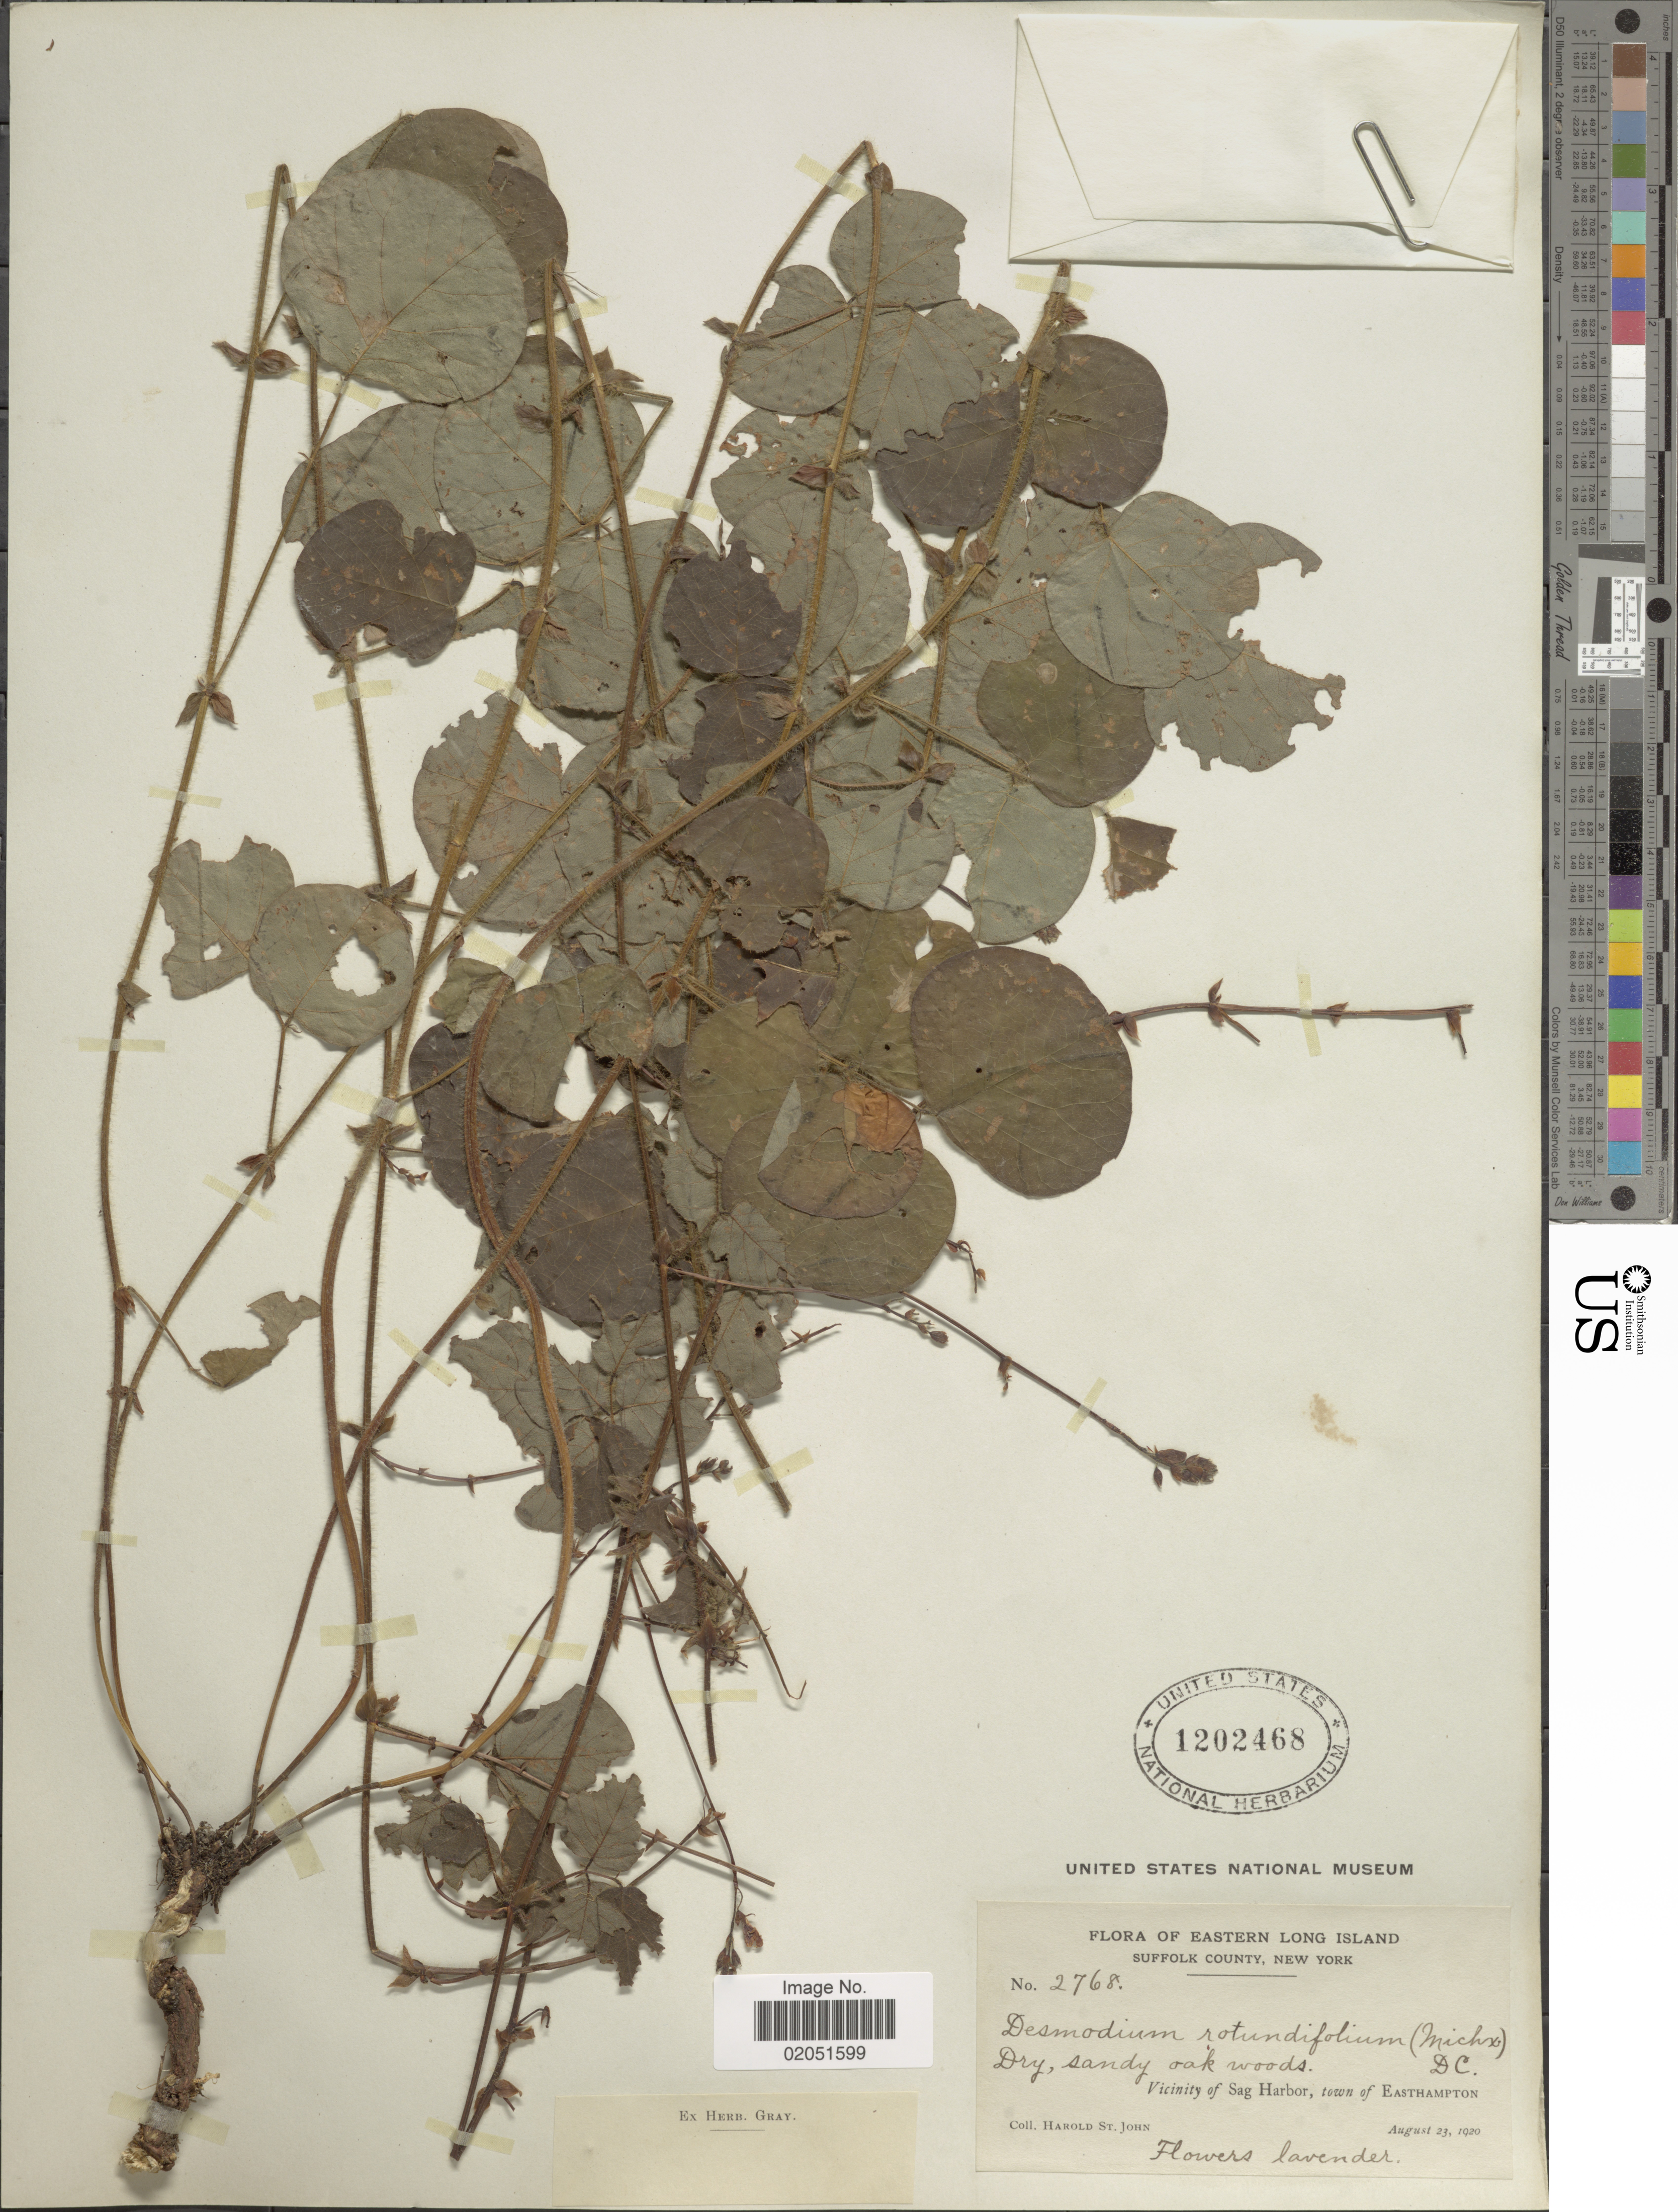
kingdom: Plantae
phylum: Tracheophyta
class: Magnoliopsida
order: Fabales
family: Fabaceae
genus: Desmodium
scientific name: Desmodium rotundifolium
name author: DC.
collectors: H. St. John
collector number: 2768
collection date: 1920-08-23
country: United States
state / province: New York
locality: Eastern Long Island, Suffolk County, New York, Vicinity of Sag Harbor, town of Easthampton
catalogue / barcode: US 1202468